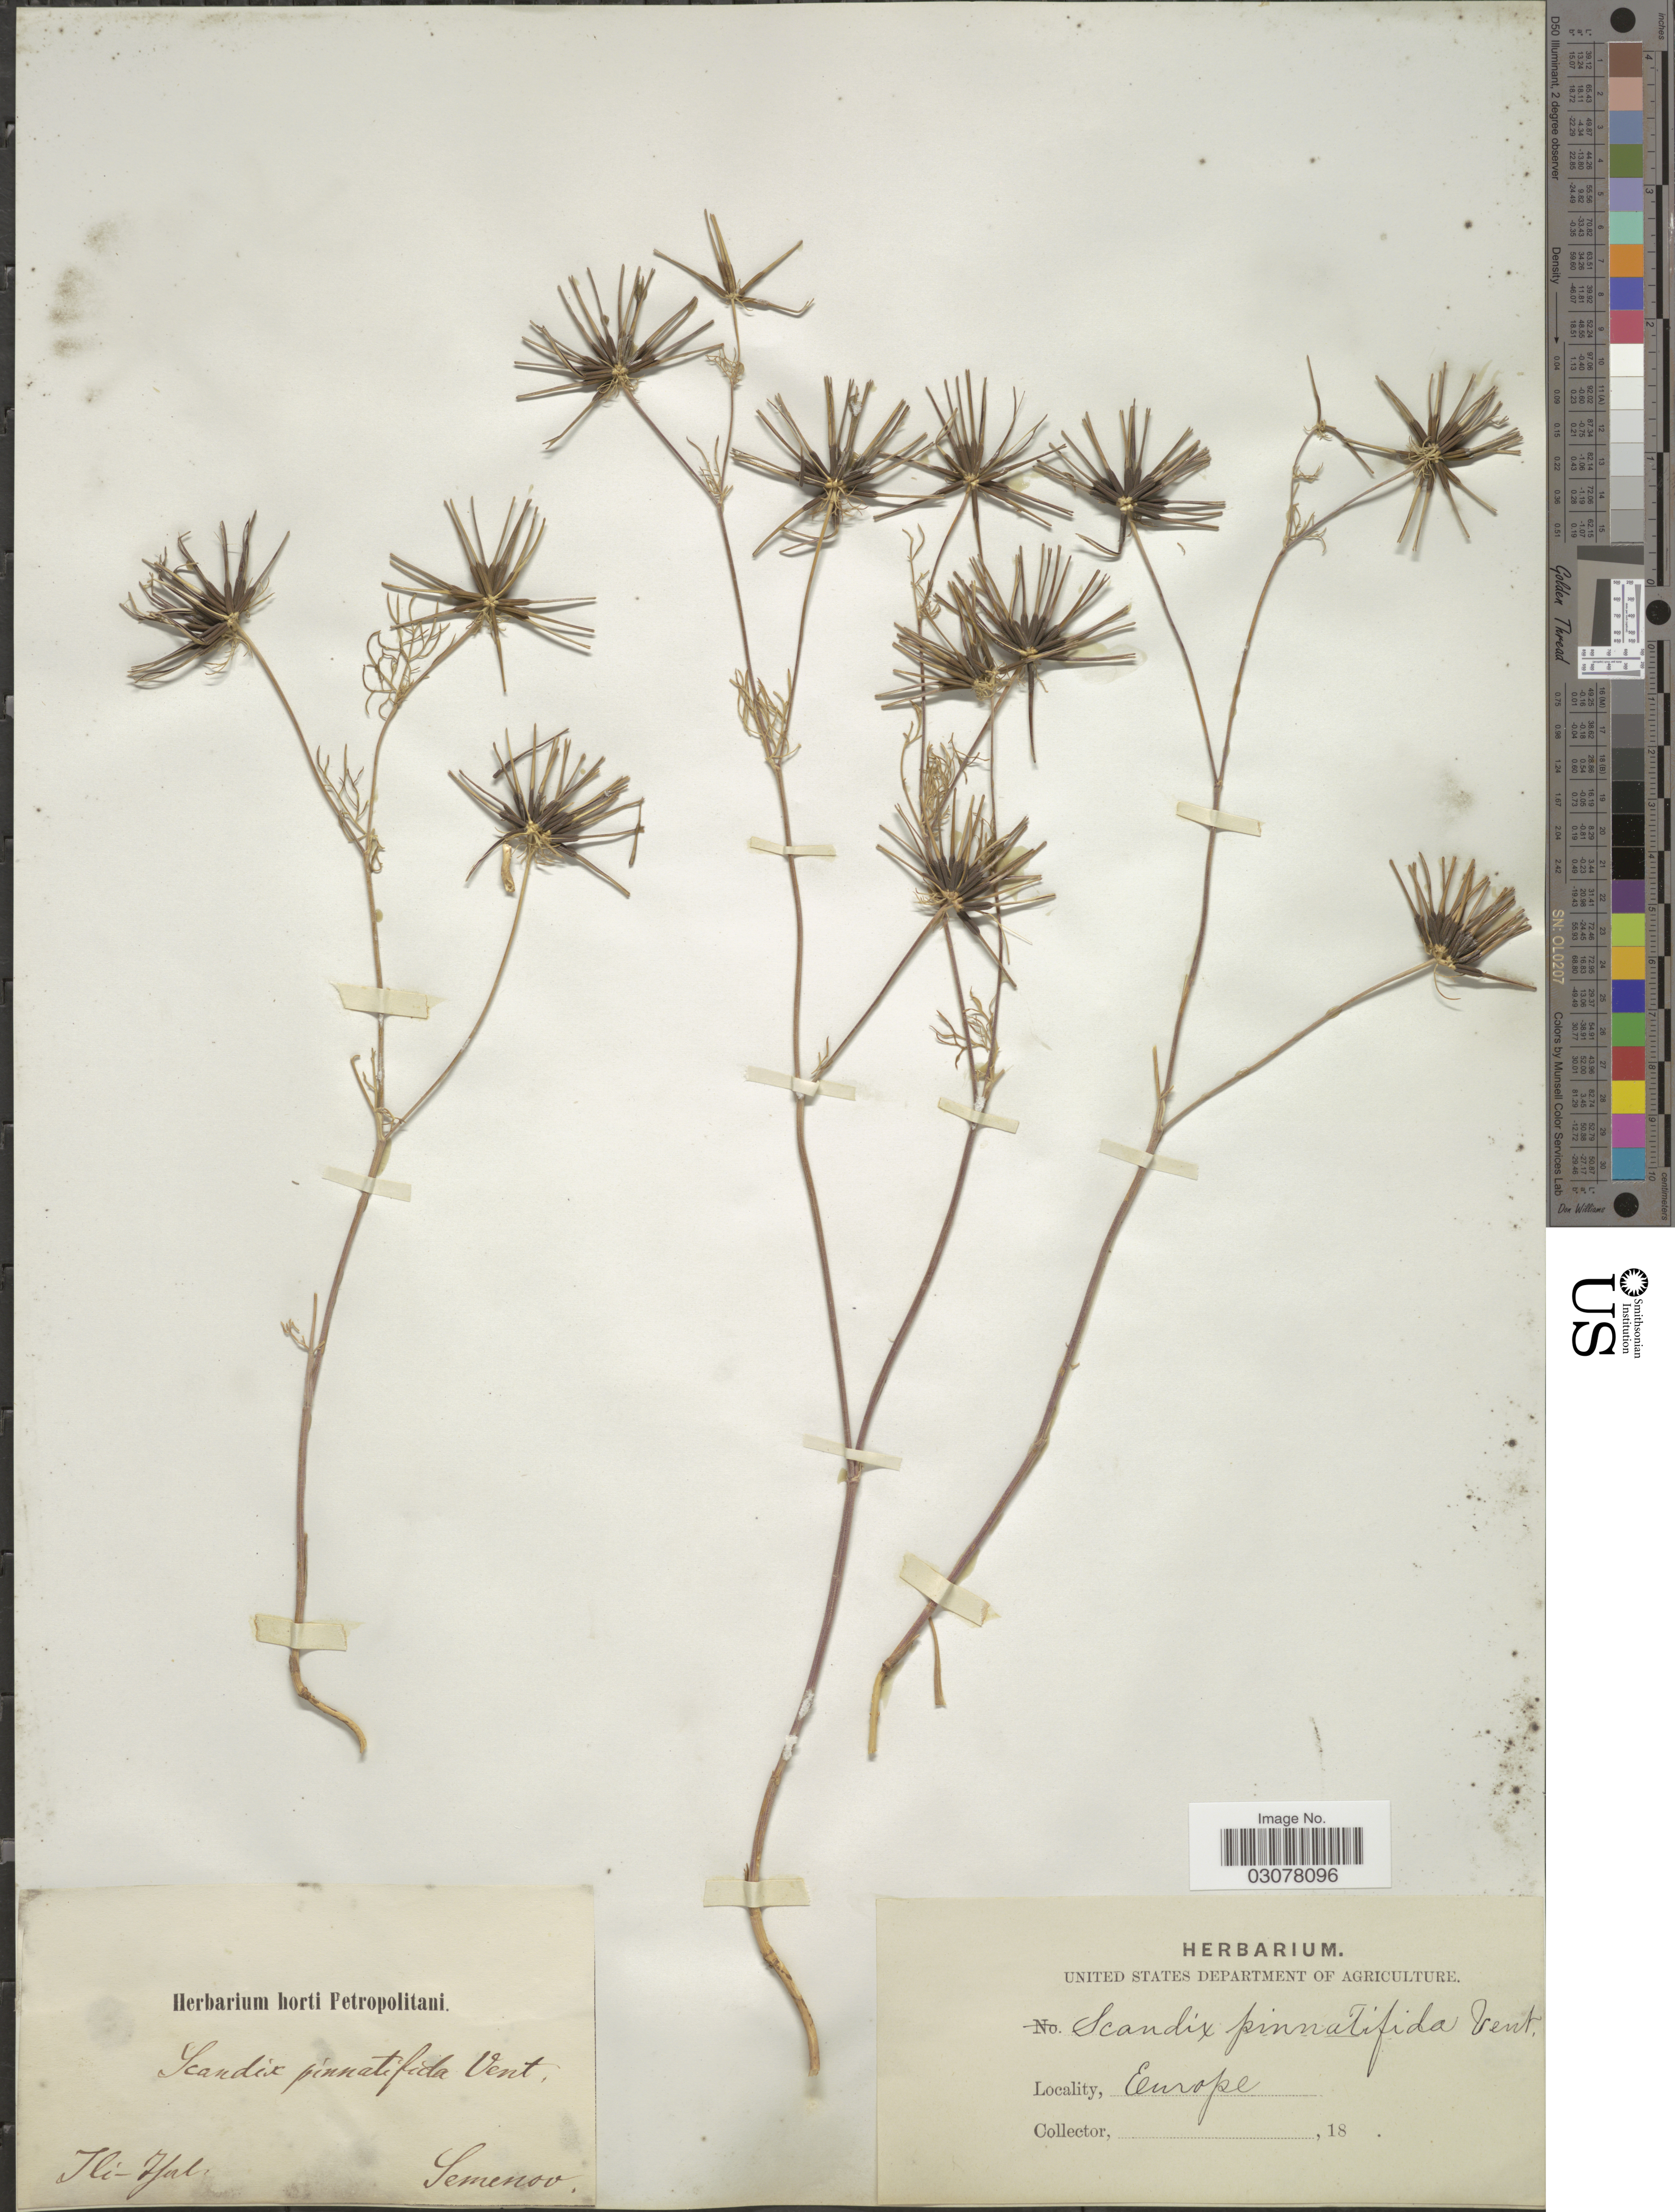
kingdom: Plantae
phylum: Tracheophyta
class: Magnoliopsida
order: Apiales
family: Apiaceae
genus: Scandix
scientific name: Scandix pinnatifida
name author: Vent.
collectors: -- Semenov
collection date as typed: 18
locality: Europe. Ili-Ifal [interpreted] [unsure placement]